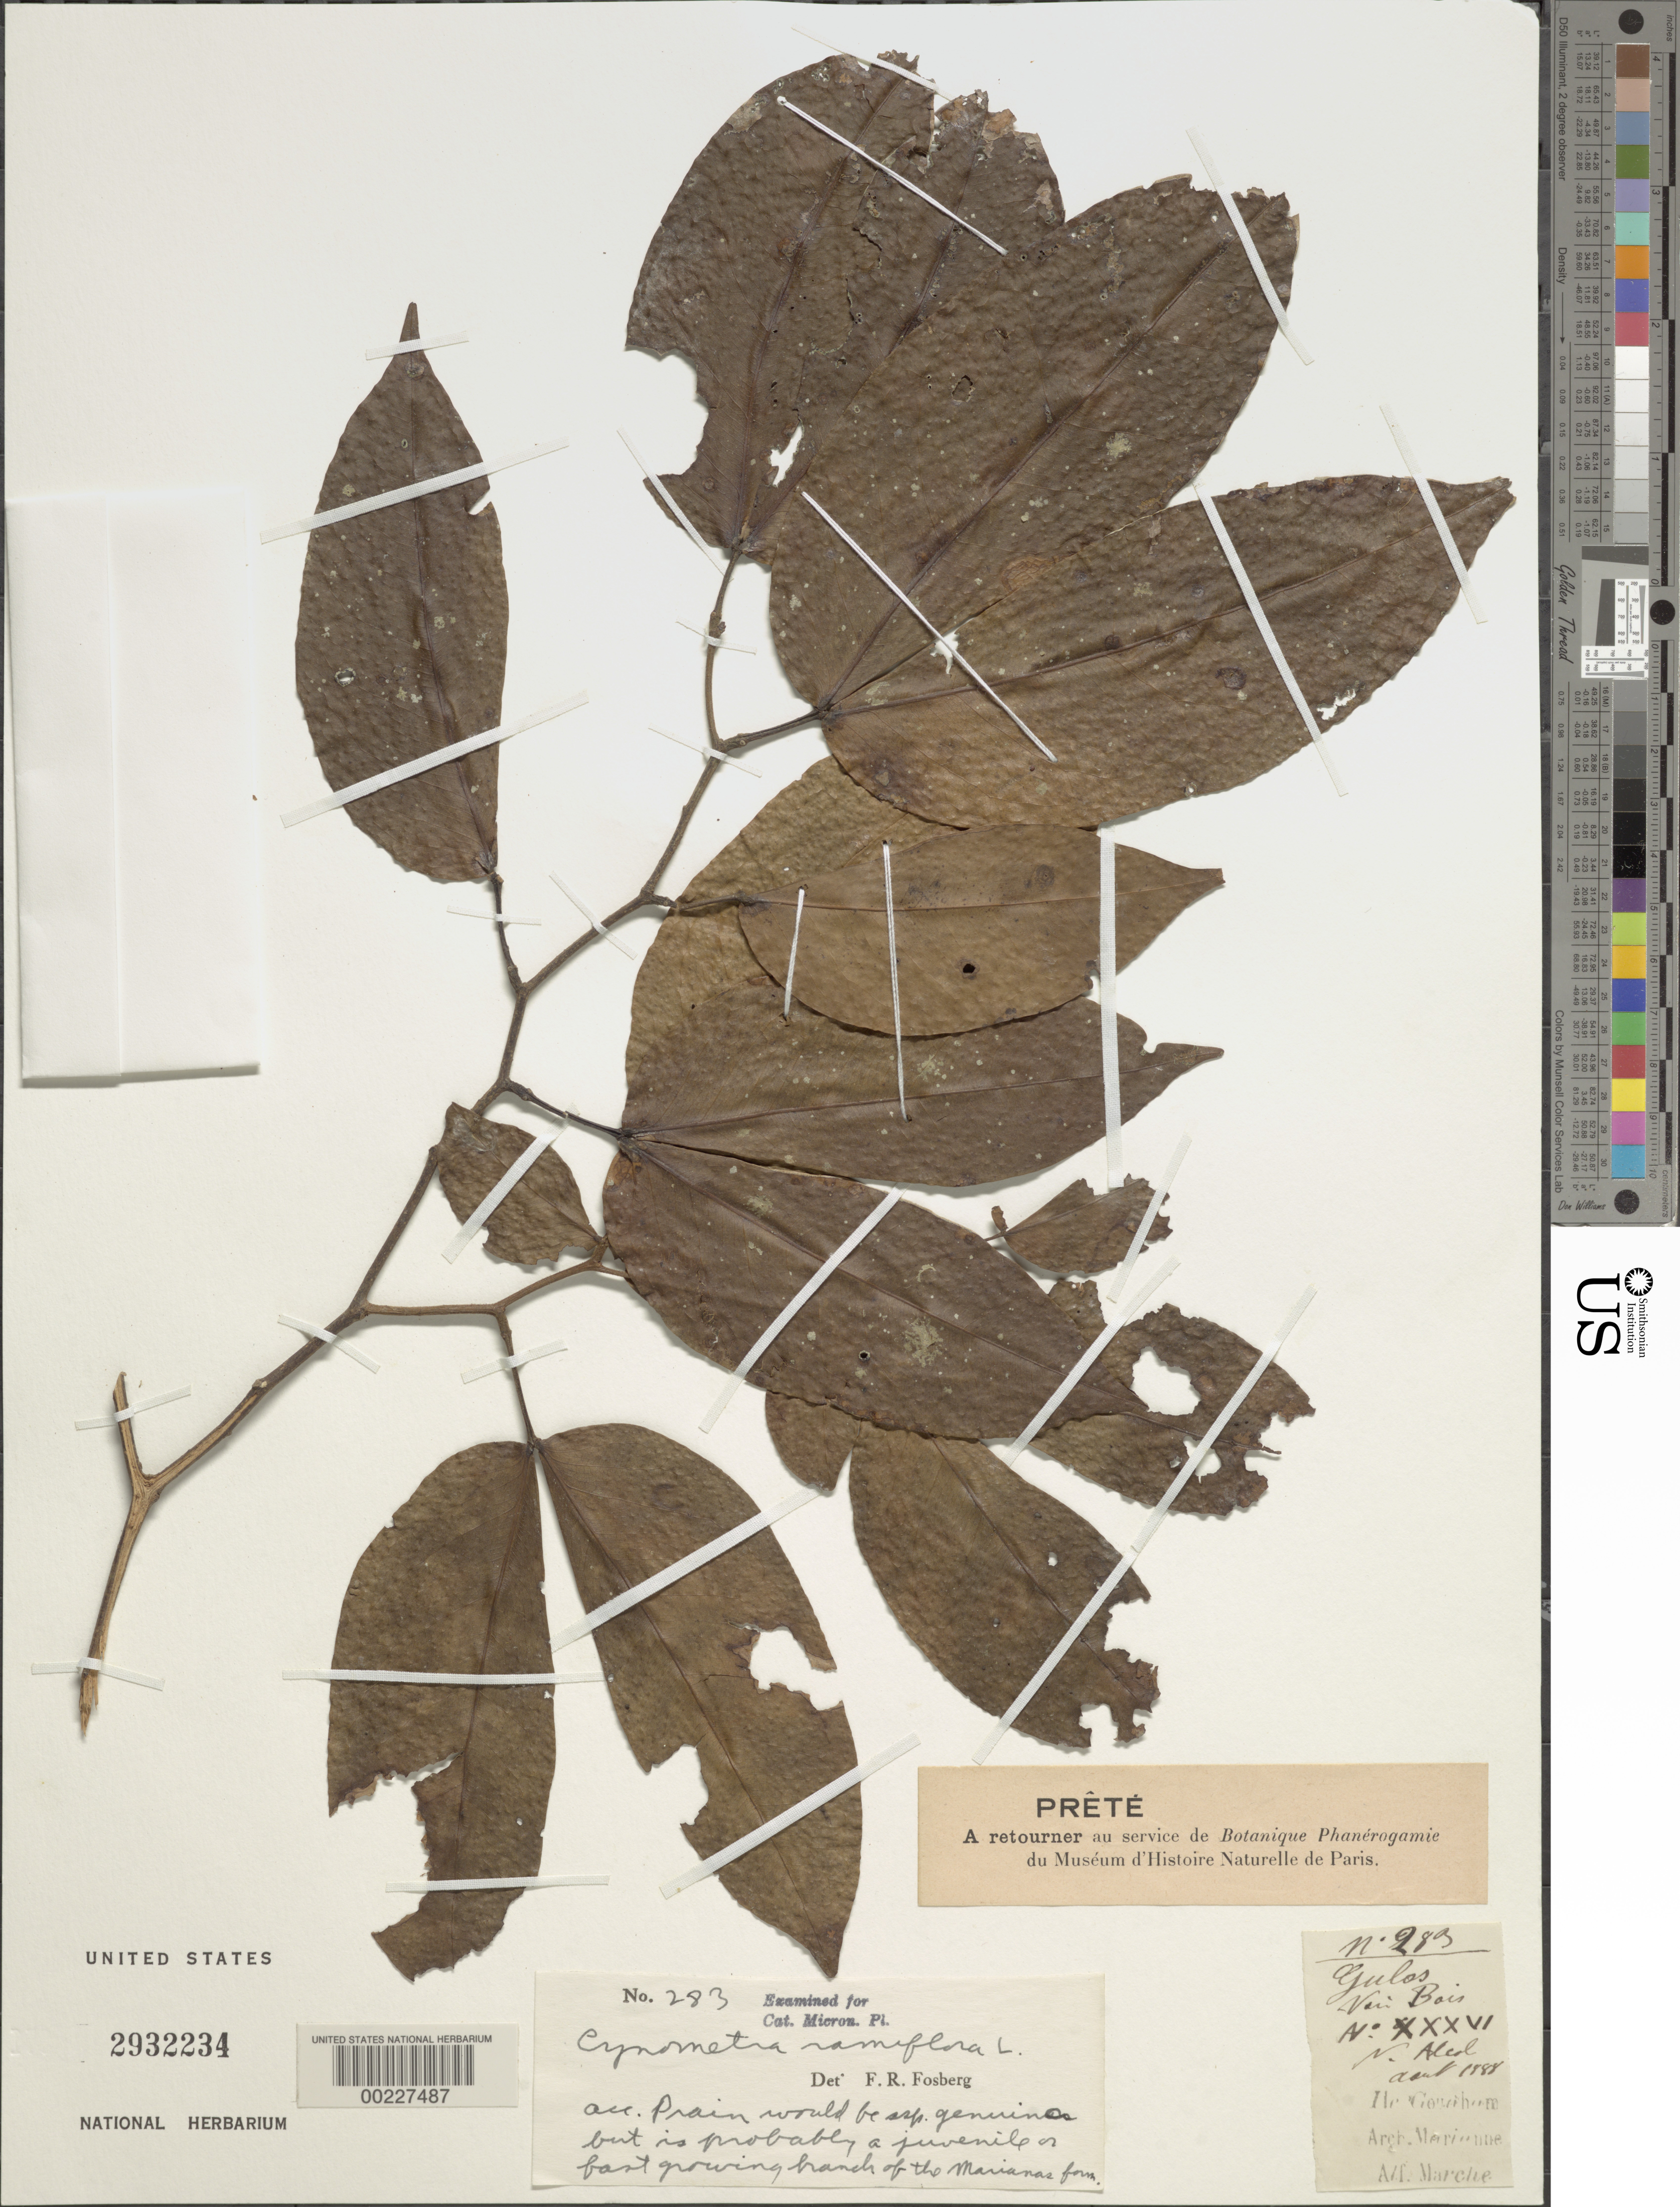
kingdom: Plantae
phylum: Tracheophyta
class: Magnoliopsida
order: Fabales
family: Fabaceae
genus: Cynometra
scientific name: Cynometra ramiflora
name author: L.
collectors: N. Alcol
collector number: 283 / Xxxvi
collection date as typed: Aug 1888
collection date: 1888-08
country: Guam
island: Guam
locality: Gouaham i. [= guam i.?]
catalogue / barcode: US 2932234